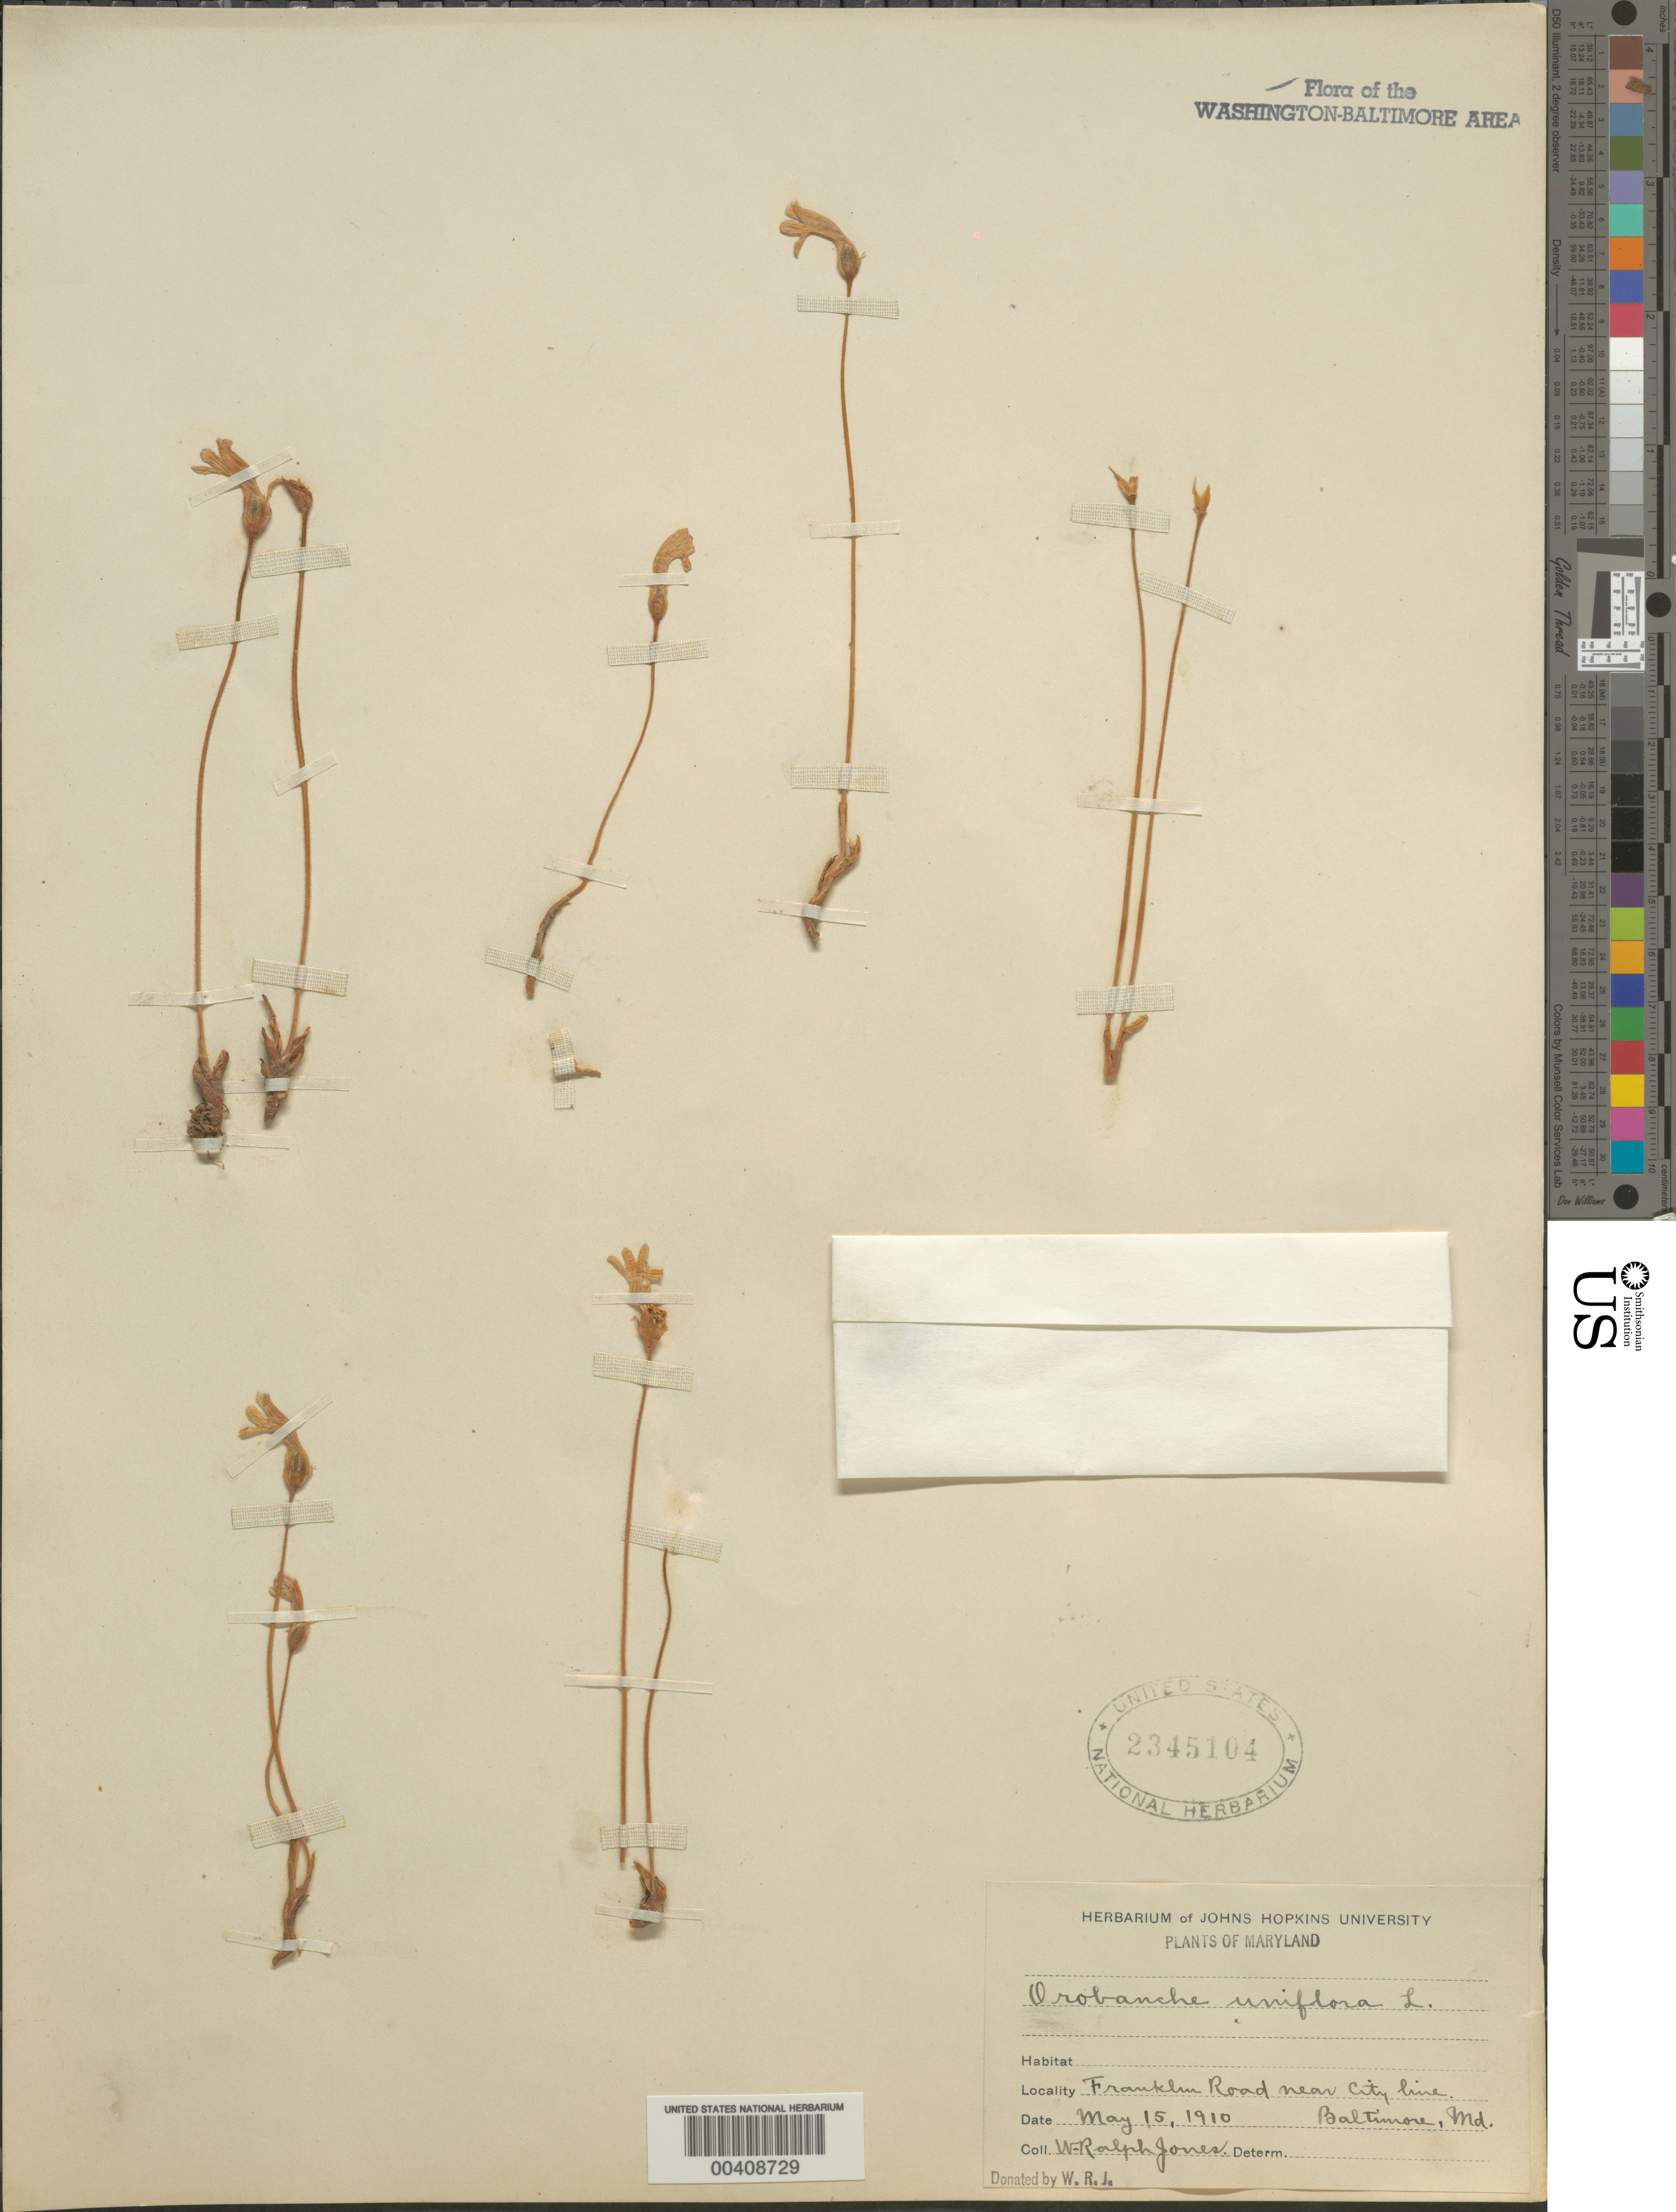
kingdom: Plantae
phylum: Tracheophyta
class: Magnoliopsida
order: Lamiales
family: Orobanchaceae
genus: Orobanche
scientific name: Orobanche uniflora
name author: L.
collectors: W. R. Jones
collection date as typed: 15 May 1910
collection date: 1910-05-15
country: United States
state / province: Maryland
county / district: Baltimore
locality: Franklin Rd., near City Line, Baltimore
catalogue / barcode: US 2345104